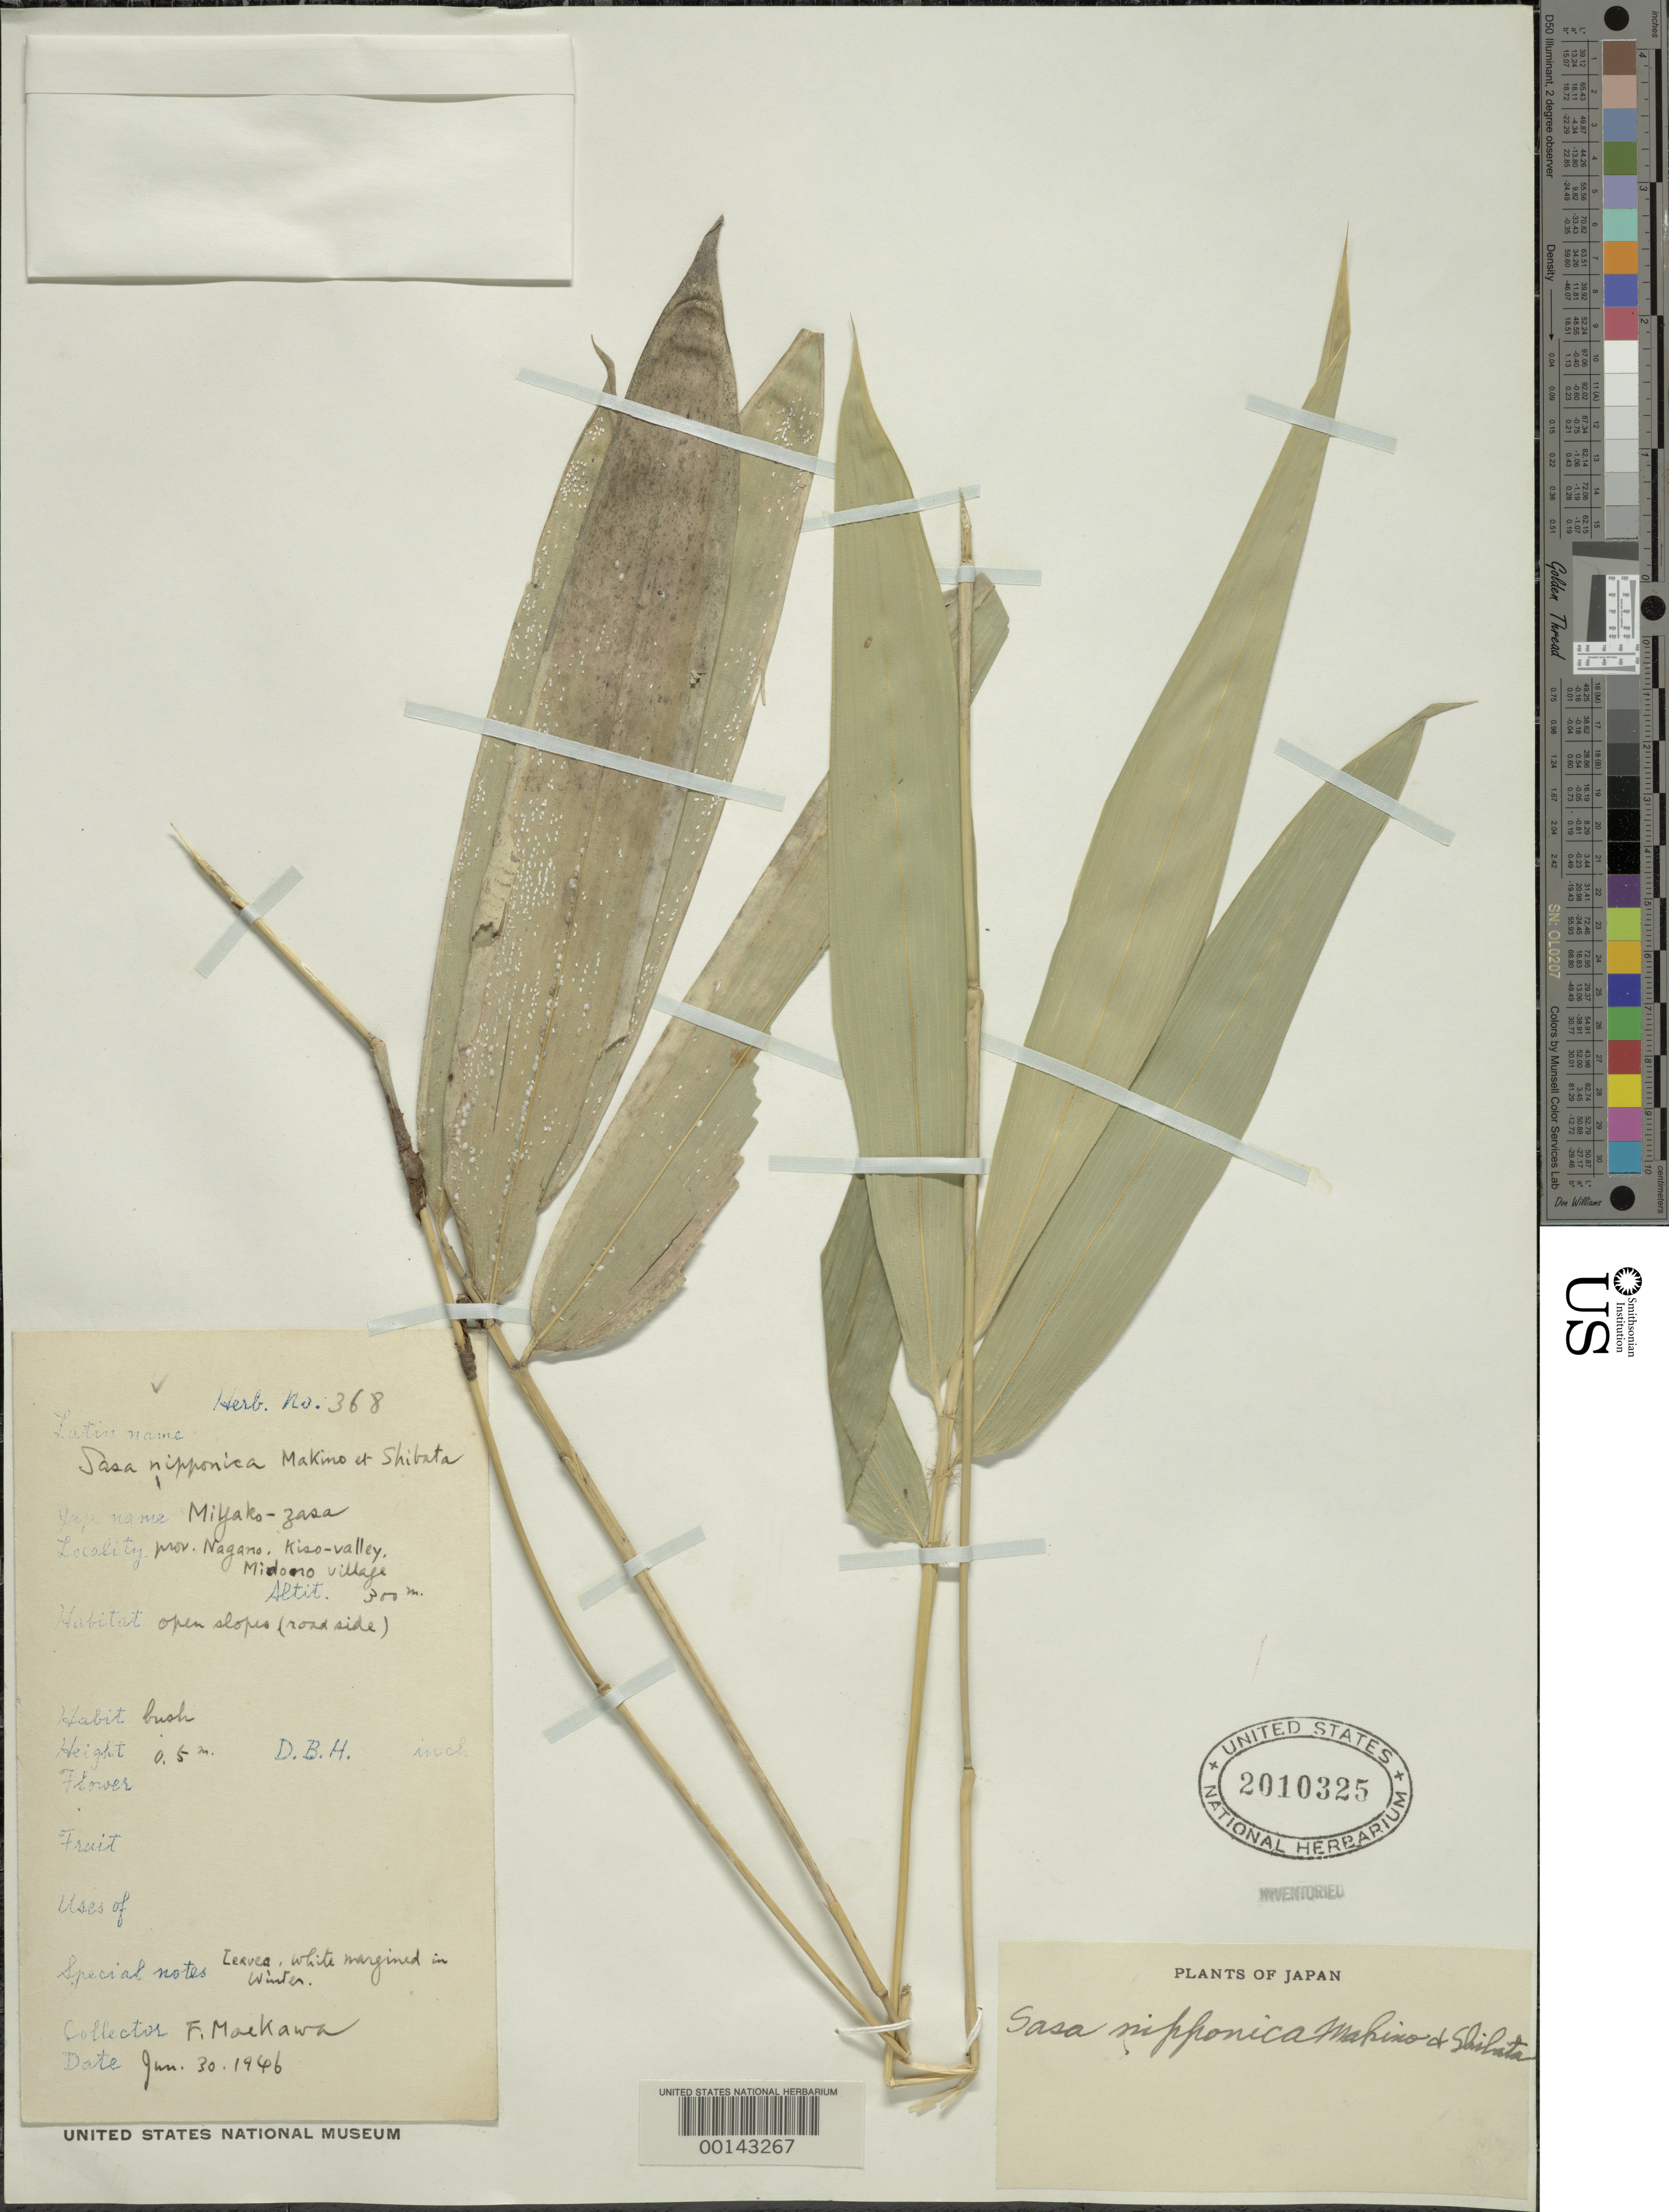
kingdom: Plantae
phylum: Tracheophyta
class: Liliopsida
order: Poales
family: Poaceae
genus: Sasa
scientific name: Sasa nipponica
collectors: F. Maekawa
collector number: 368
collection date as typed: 30 Jun 1946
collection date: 1946-06-30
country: Japan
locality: Midono, kiso-valley, nagano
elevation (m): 300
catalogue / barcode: US 2010325